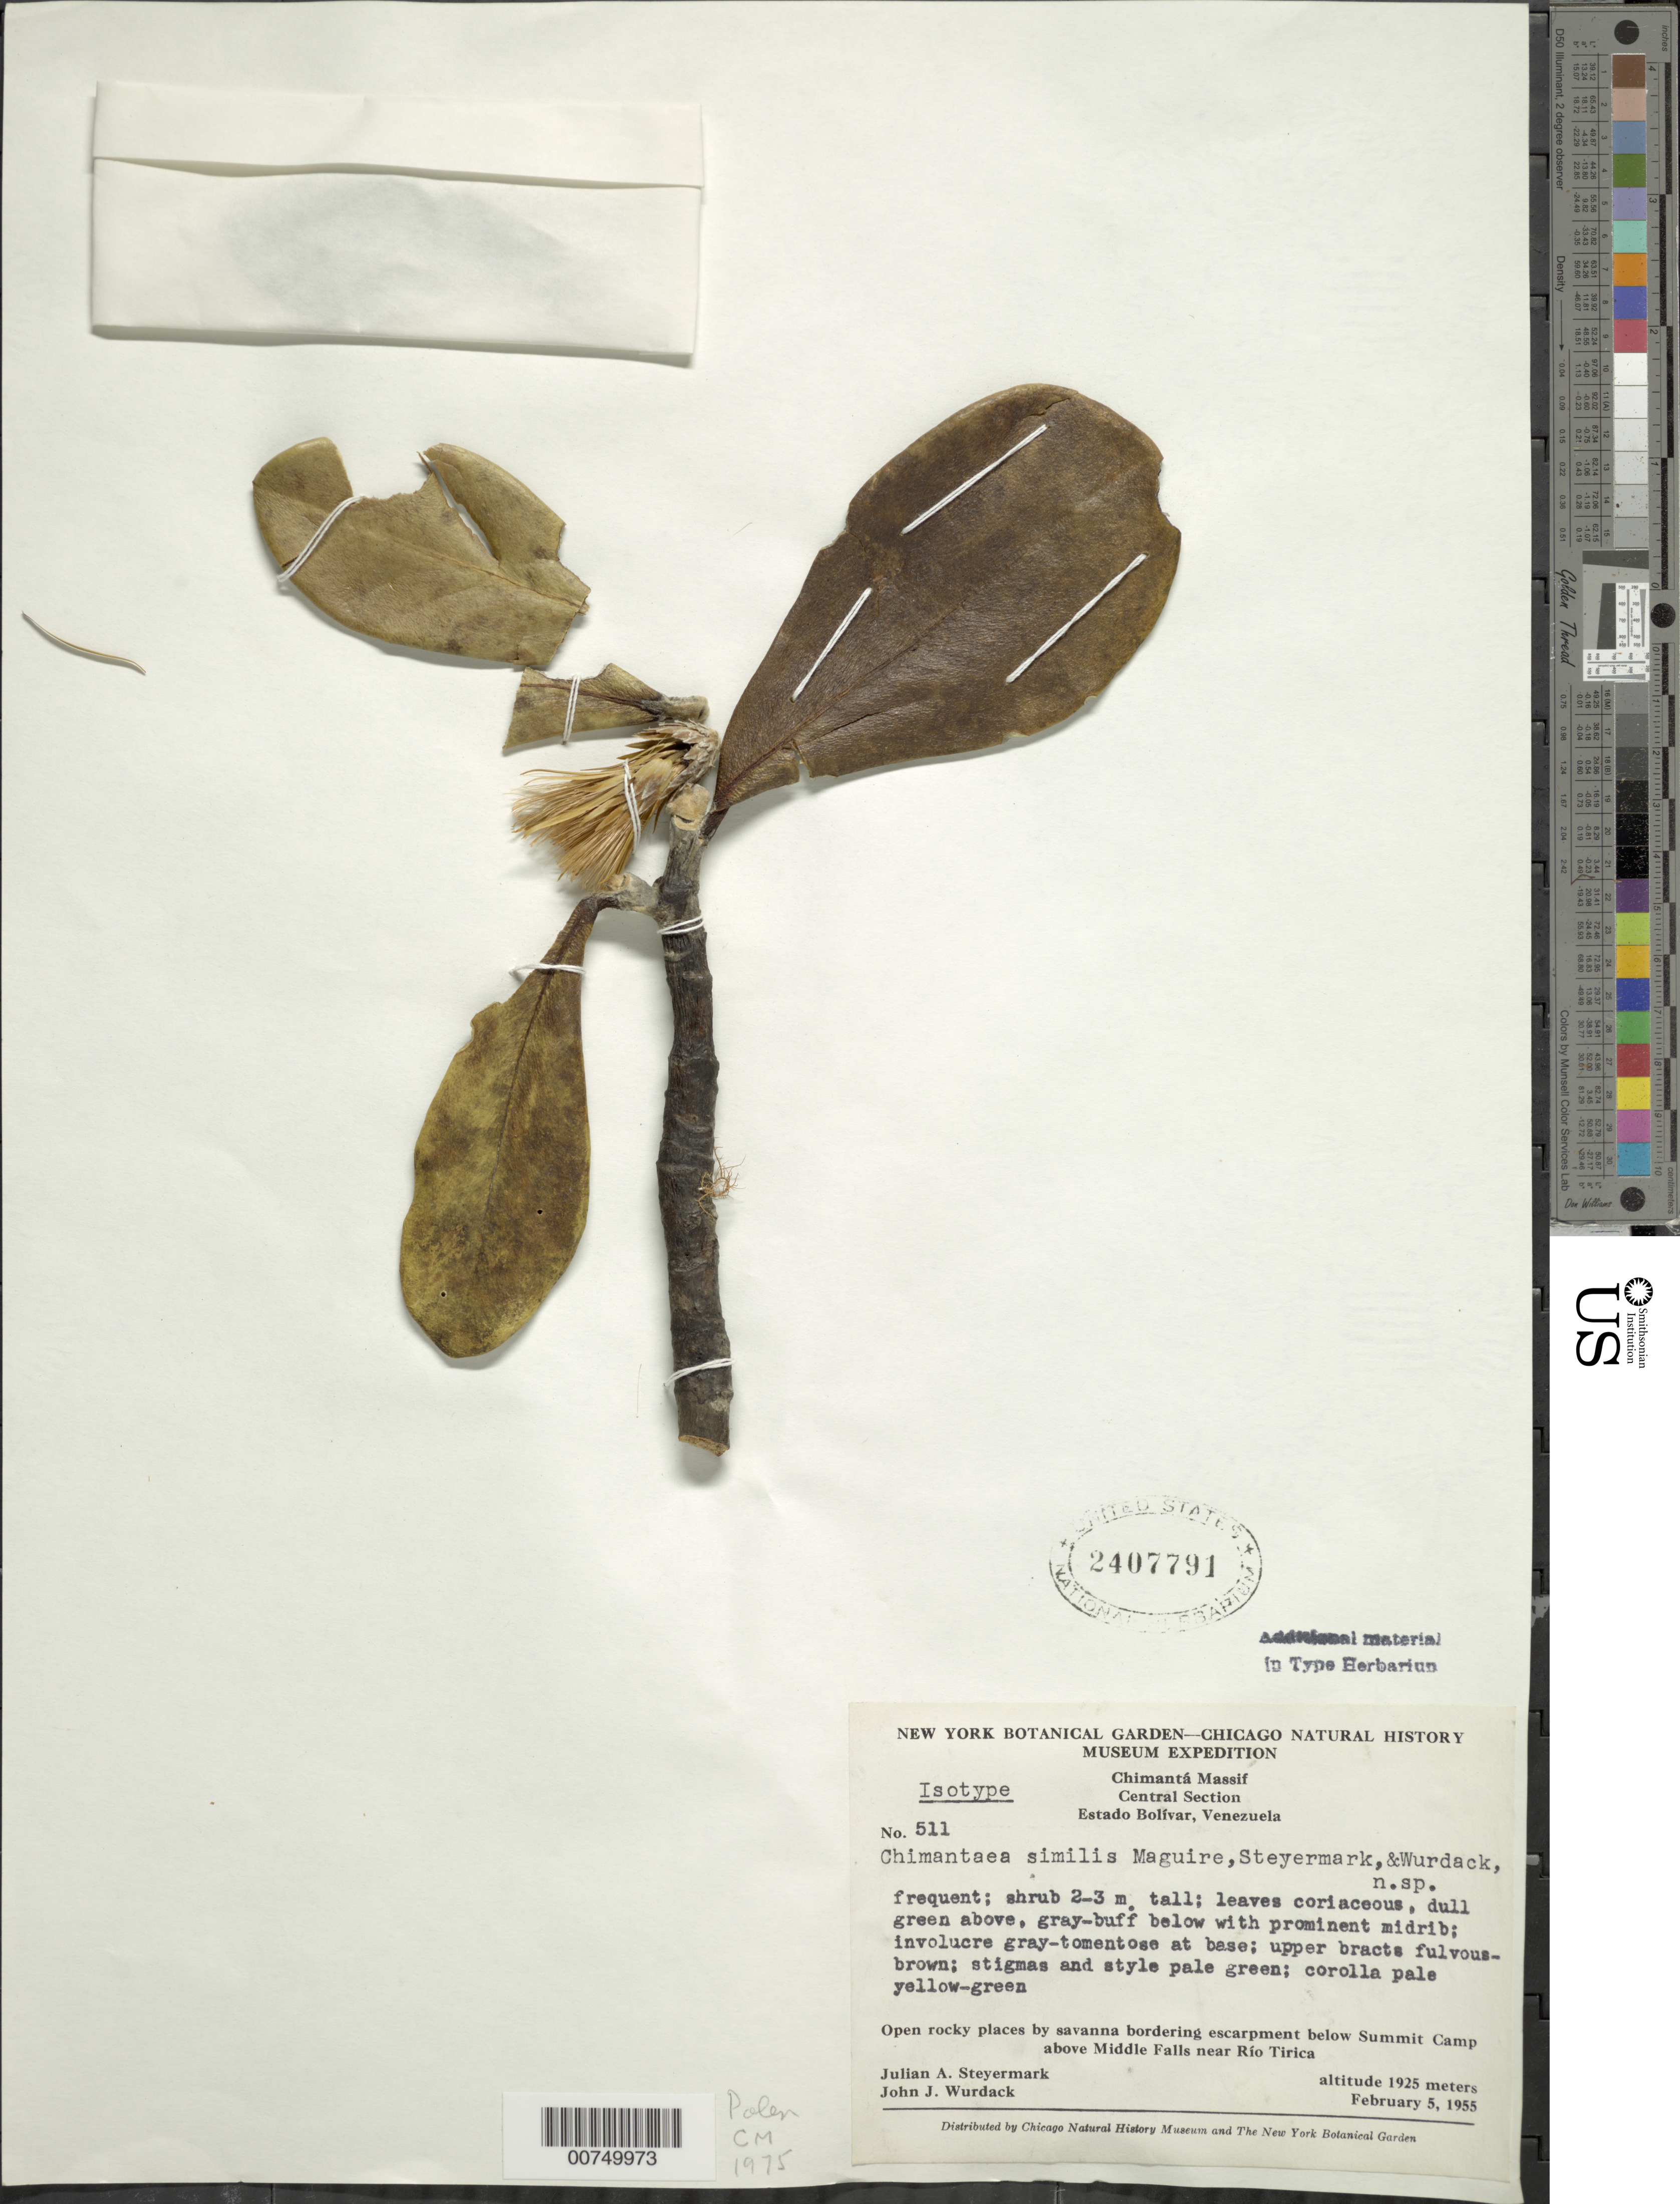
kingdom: Plantae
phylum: Tracheophyta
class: Magnoliopsida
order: Asterales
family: Asteraceae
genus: Chimantaea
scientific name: Chimantaea similis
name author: Maguire et al.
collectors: J. Steyermark & J. J. Wurdack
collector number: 55 511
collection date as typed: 5-Feb-55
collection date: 1955-02-05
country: Venezuela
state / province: Bolívar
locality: Chimantá Massif, Central section, below summit camp above middle falls near Río Tirica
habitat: Open rocky places by savanna bordering escarpment below summit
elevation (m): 1925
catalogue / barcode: US 2407791